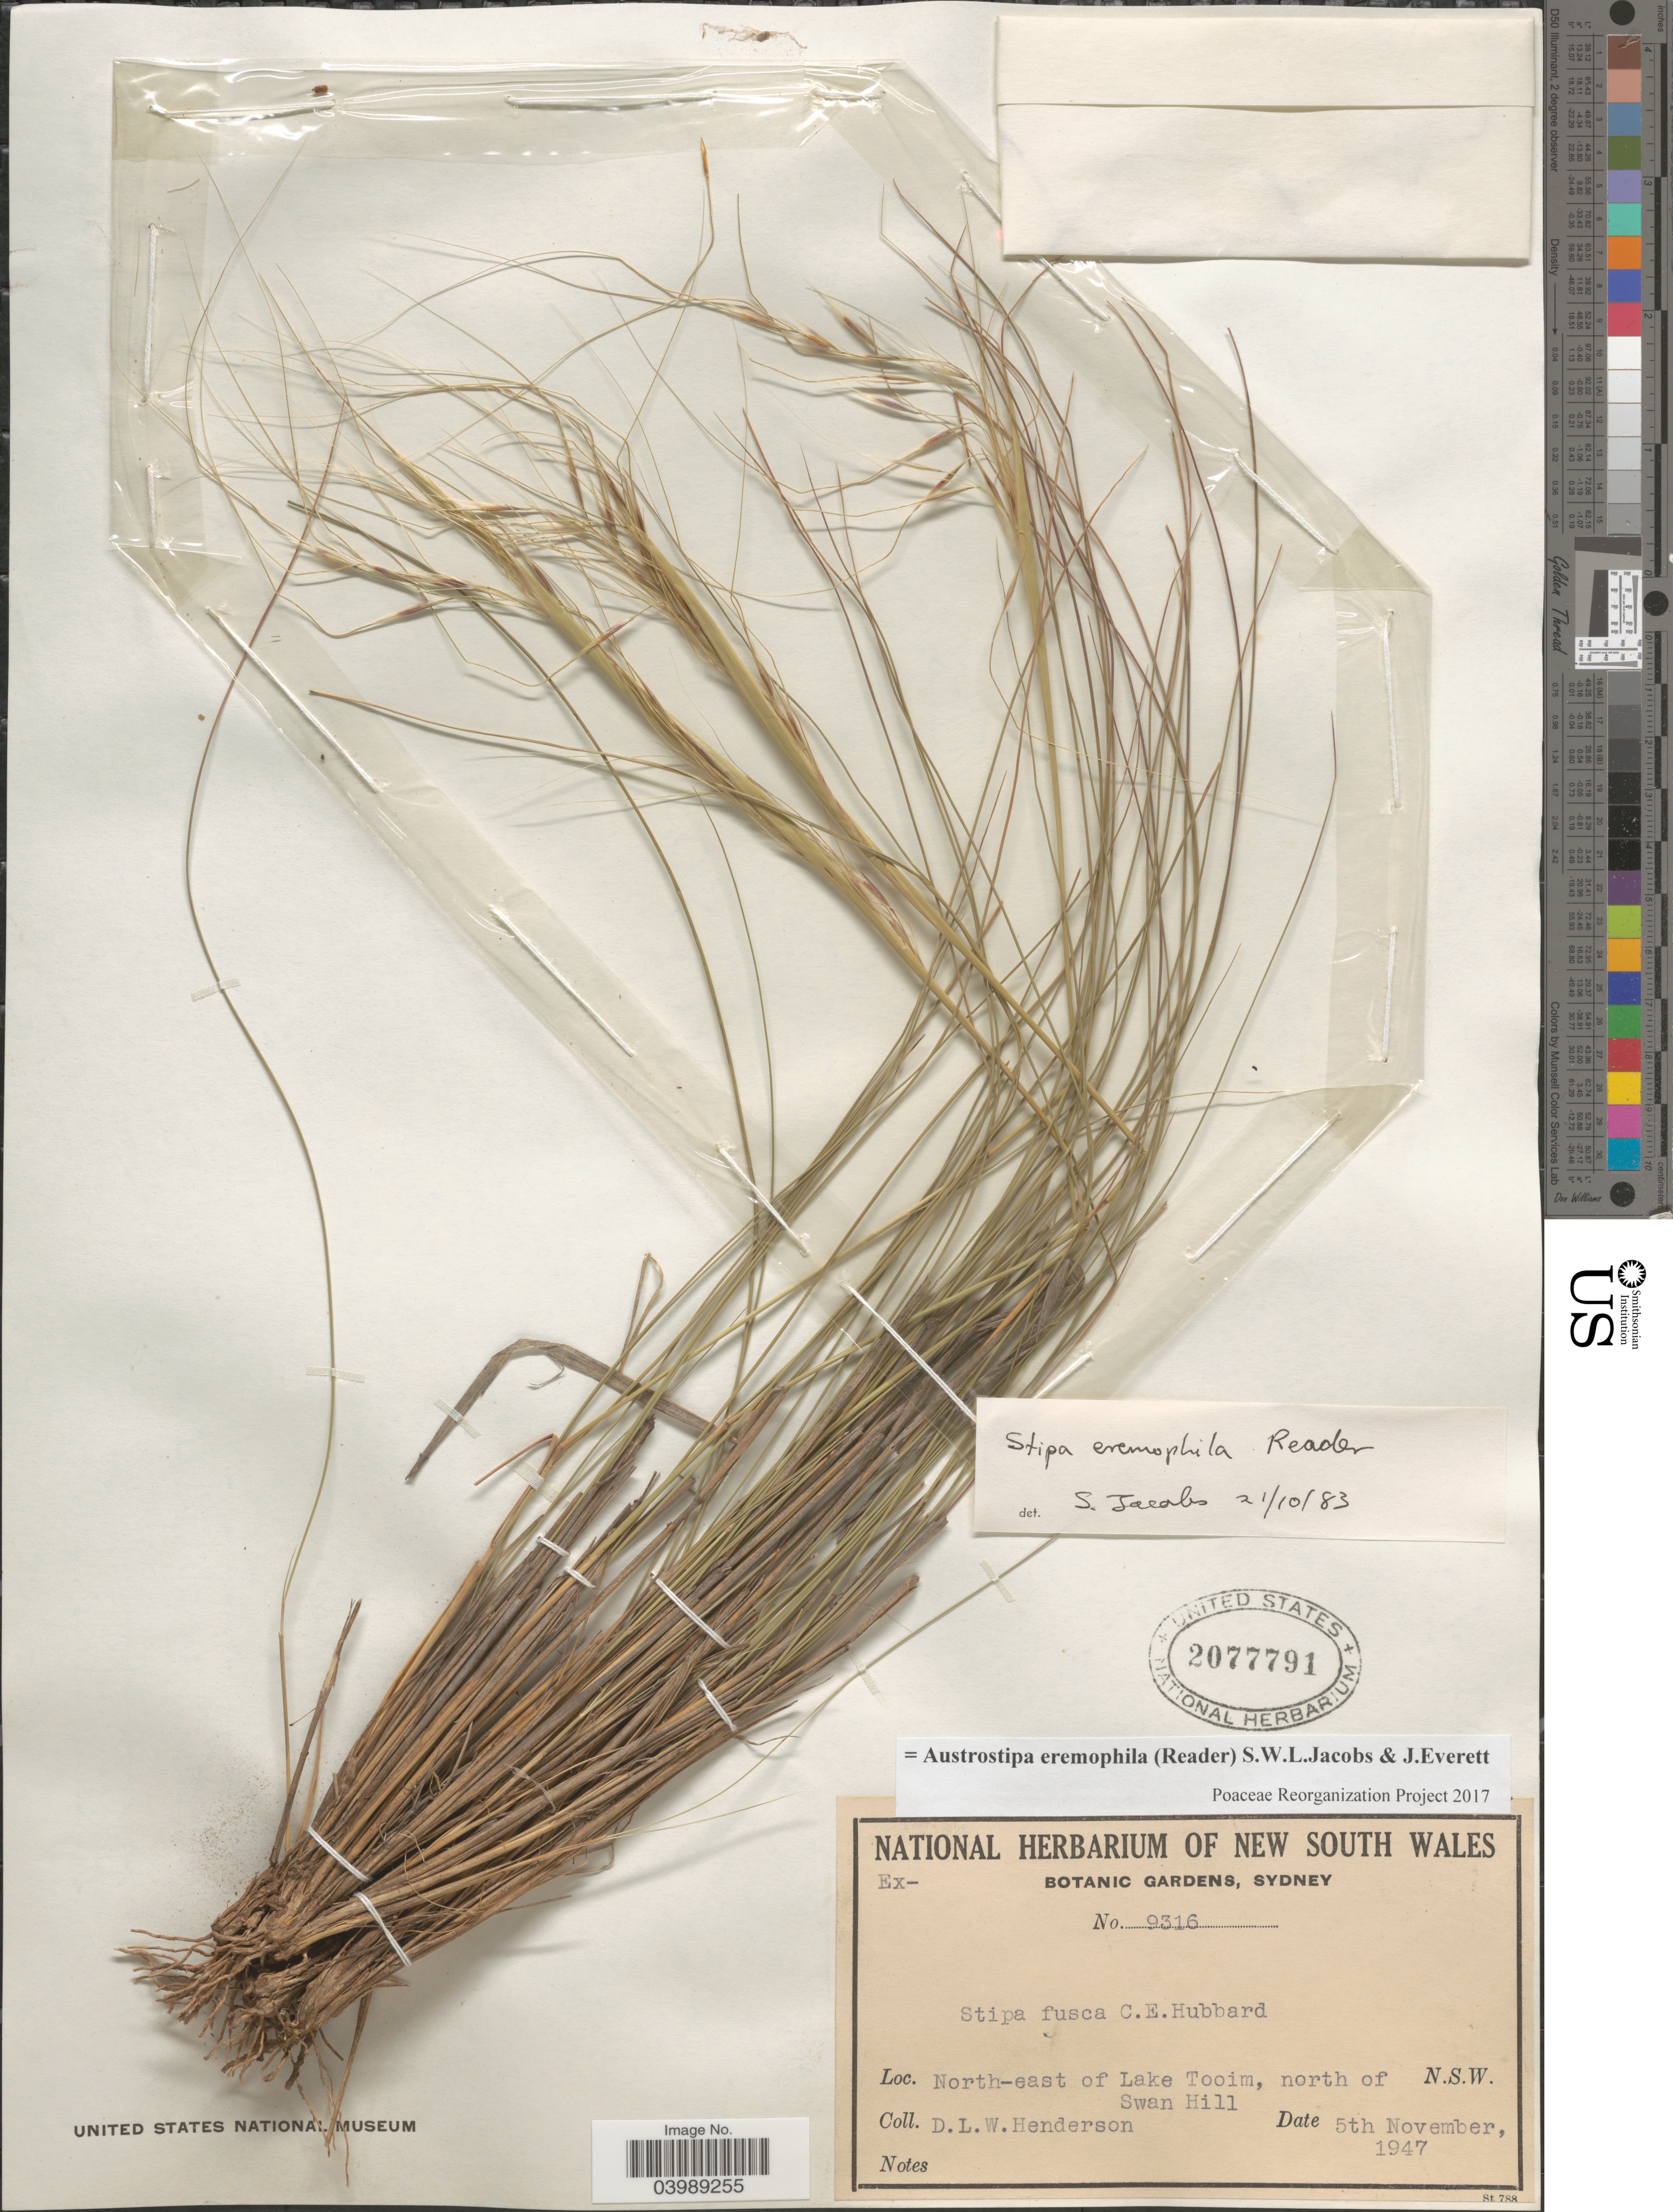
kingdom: Plantae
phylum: Tracheophyta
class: Liliopsida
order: Poales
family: Poaceae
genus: Austrostipa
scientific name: Austrostipa eremophila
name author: (Reader) S.W.L. Jacobs & J. Everett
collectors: D. Henderson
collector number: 9316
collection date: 1947-11-05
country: Australia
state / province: New South Wales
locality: North-east of Lake Tooim, north of Swan Hill.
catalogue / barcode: US 2077791